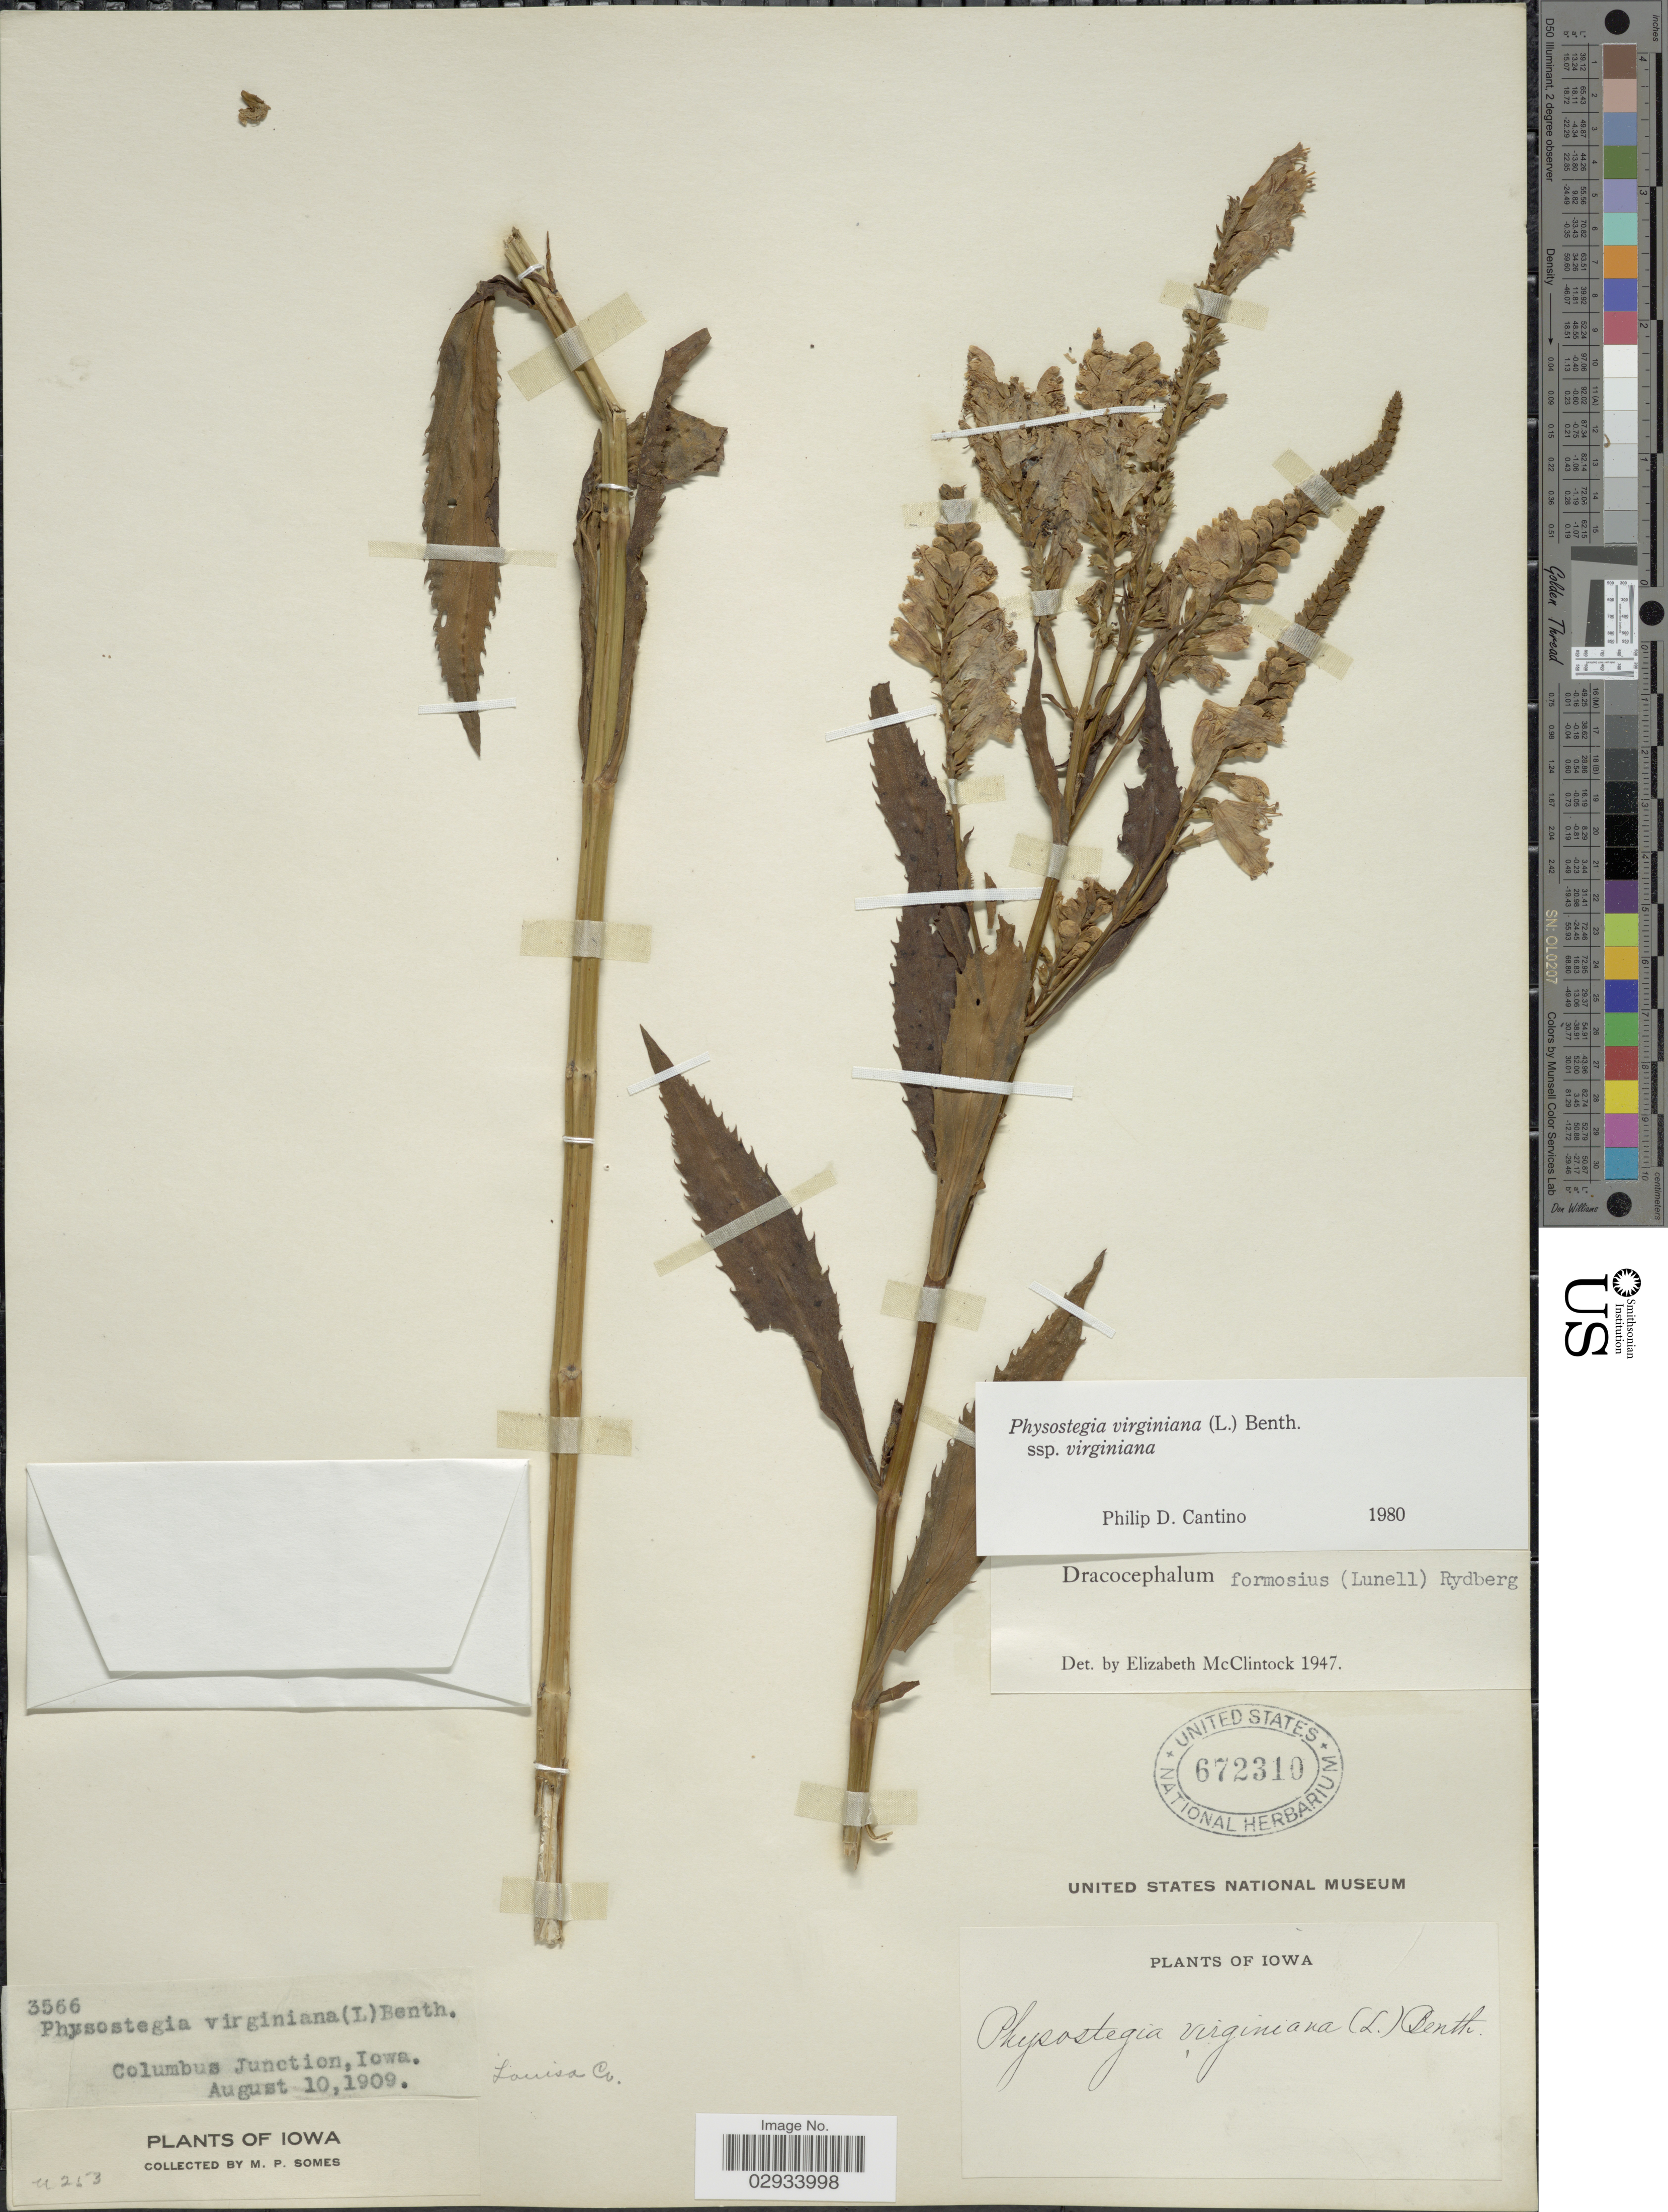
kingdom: Plantae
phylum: Tracheophyta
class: Magnoliopsida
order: Lamiales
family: Lamiaceae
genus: Physostegia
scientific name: Physostegia virginiana subsp. virginiana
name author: (L.) Benth.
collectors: M. Somes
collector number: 3566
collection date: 1909-08-10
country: United States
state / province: Iowa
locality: Columbus Junction, Louisa Co., Iowa.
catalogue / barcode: US 672310